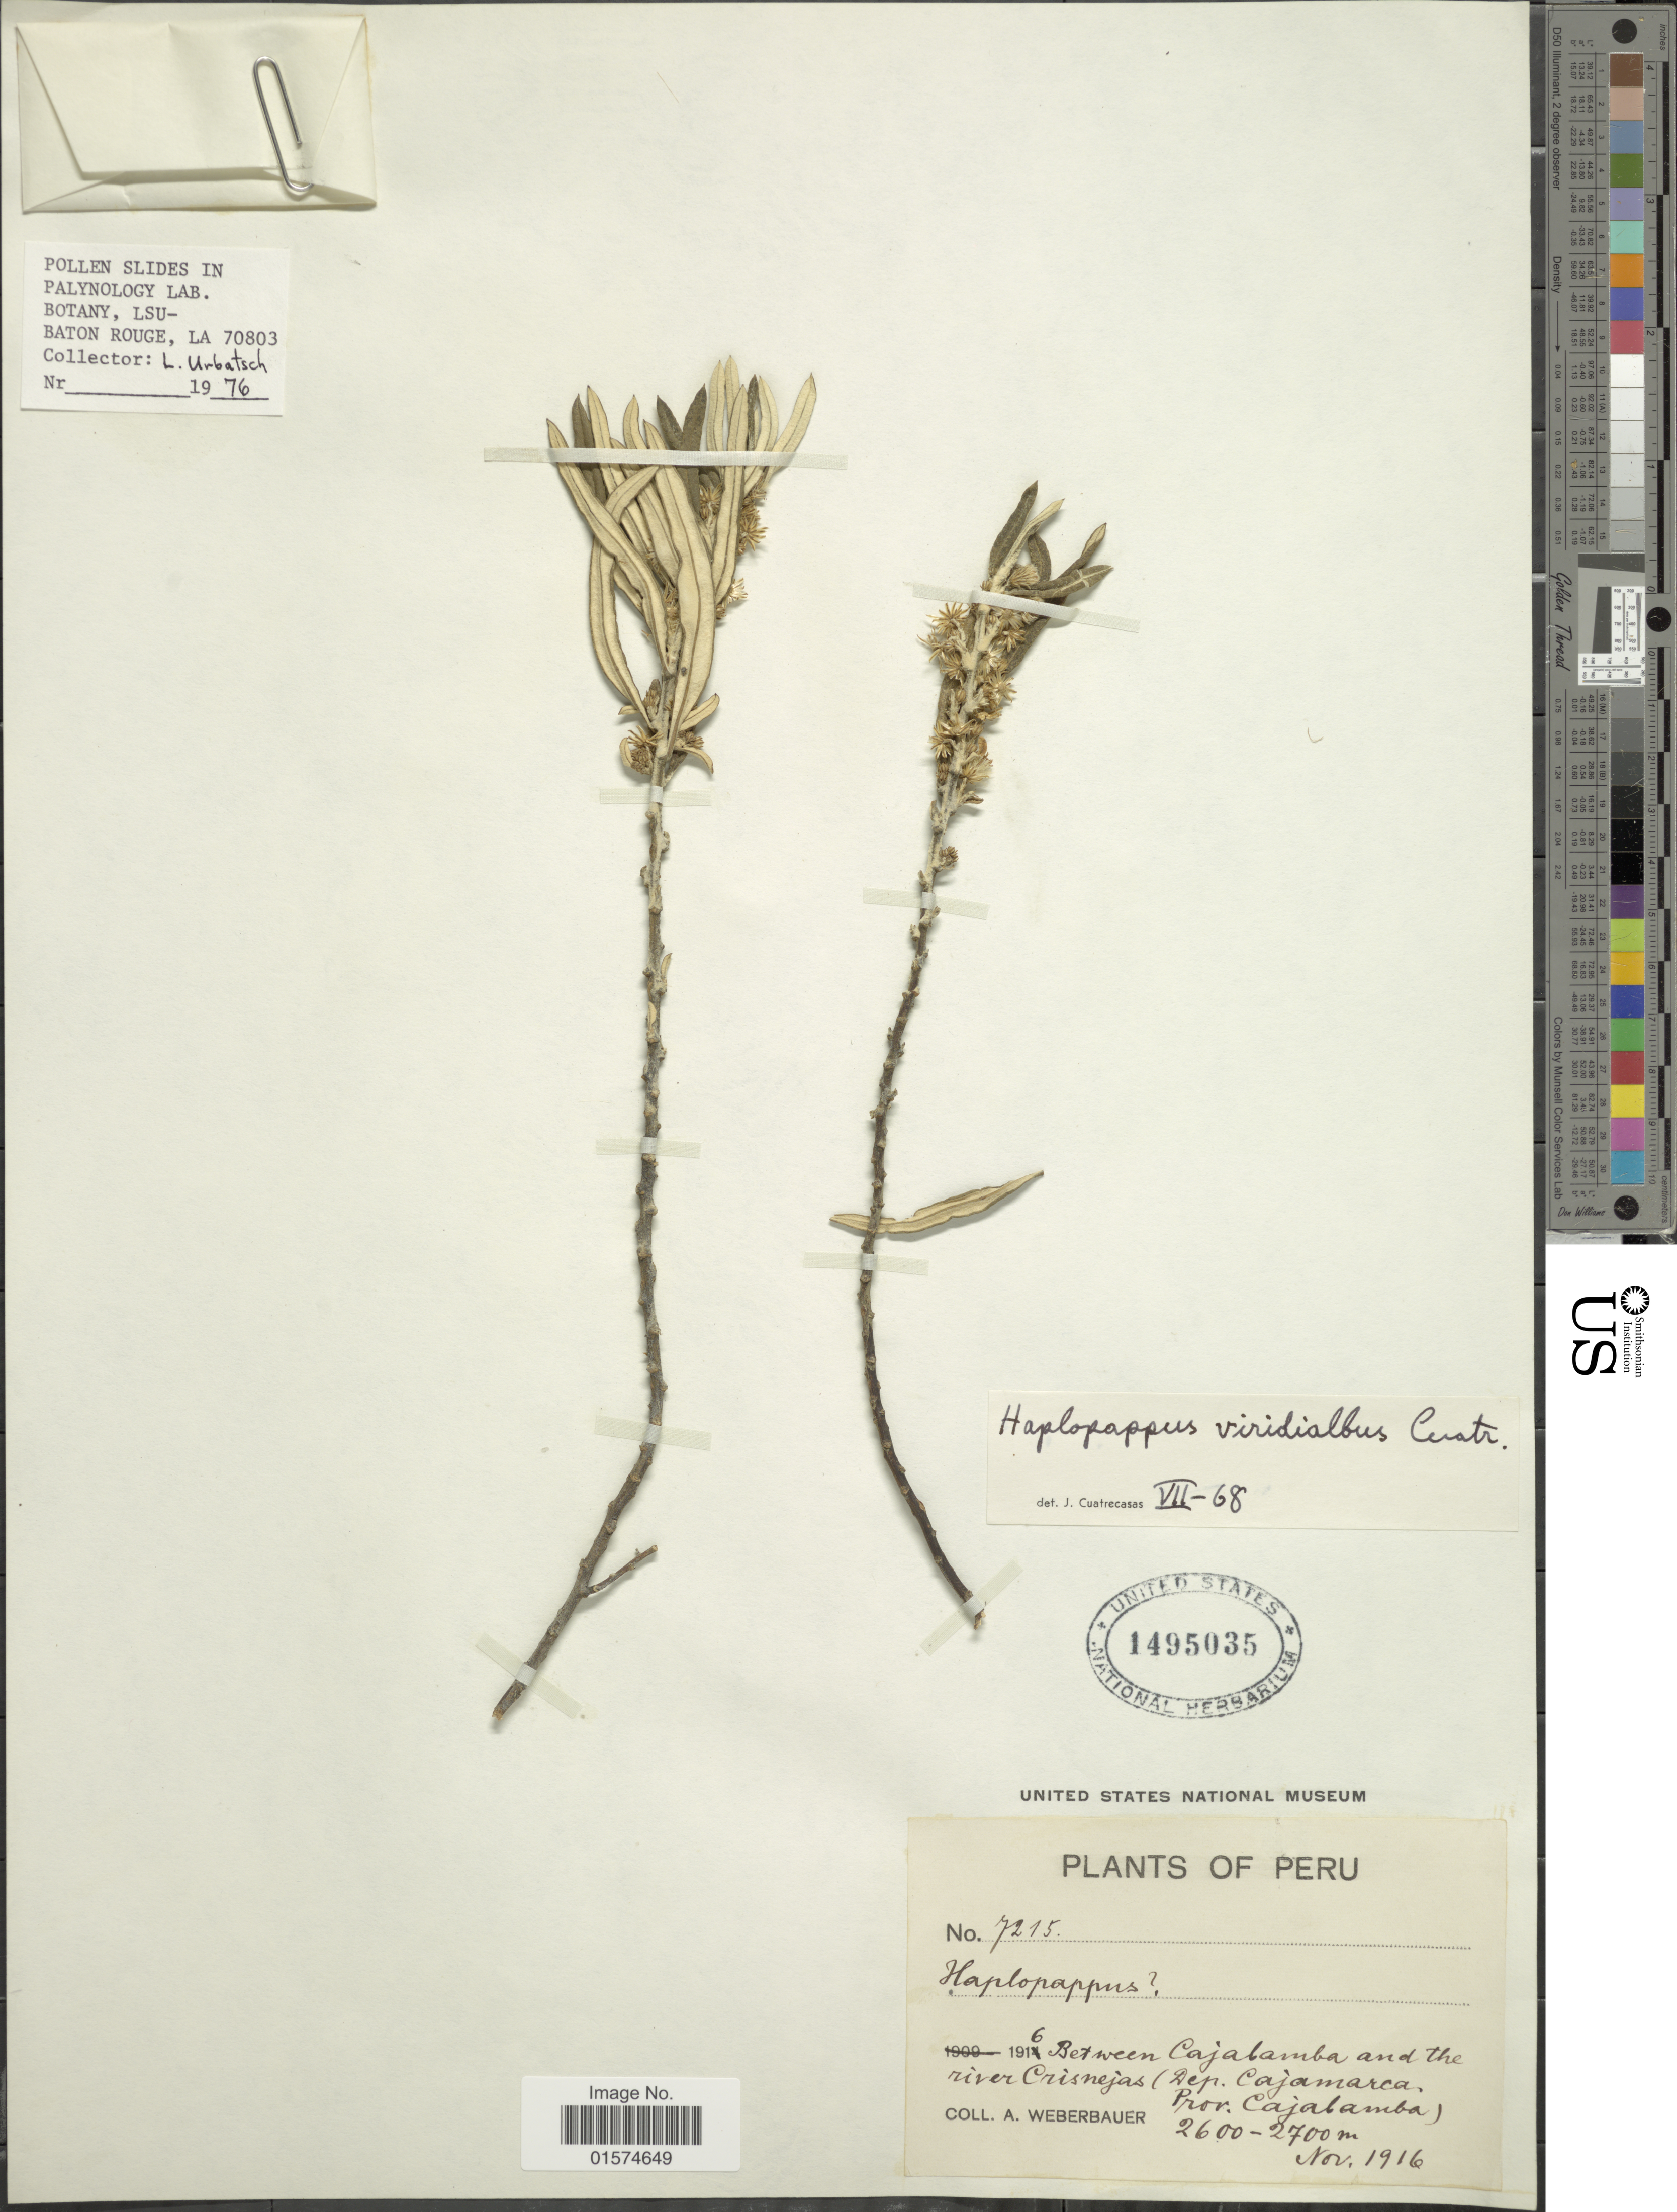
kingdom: Plantae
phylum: Tracheophyta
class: Magnoliopsida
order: Asterales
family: Asteraceae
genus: Haplopappus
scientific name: Haplopappus viridialbus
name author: Cuatrec.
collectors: A. Weberbauer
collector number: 7215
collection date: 1916-11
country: Peru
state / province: Cajamarca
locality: Between Cajabamba and the river Crisnejas (Prov. Cajabamba)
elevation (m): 2600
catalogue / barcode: US 1495035